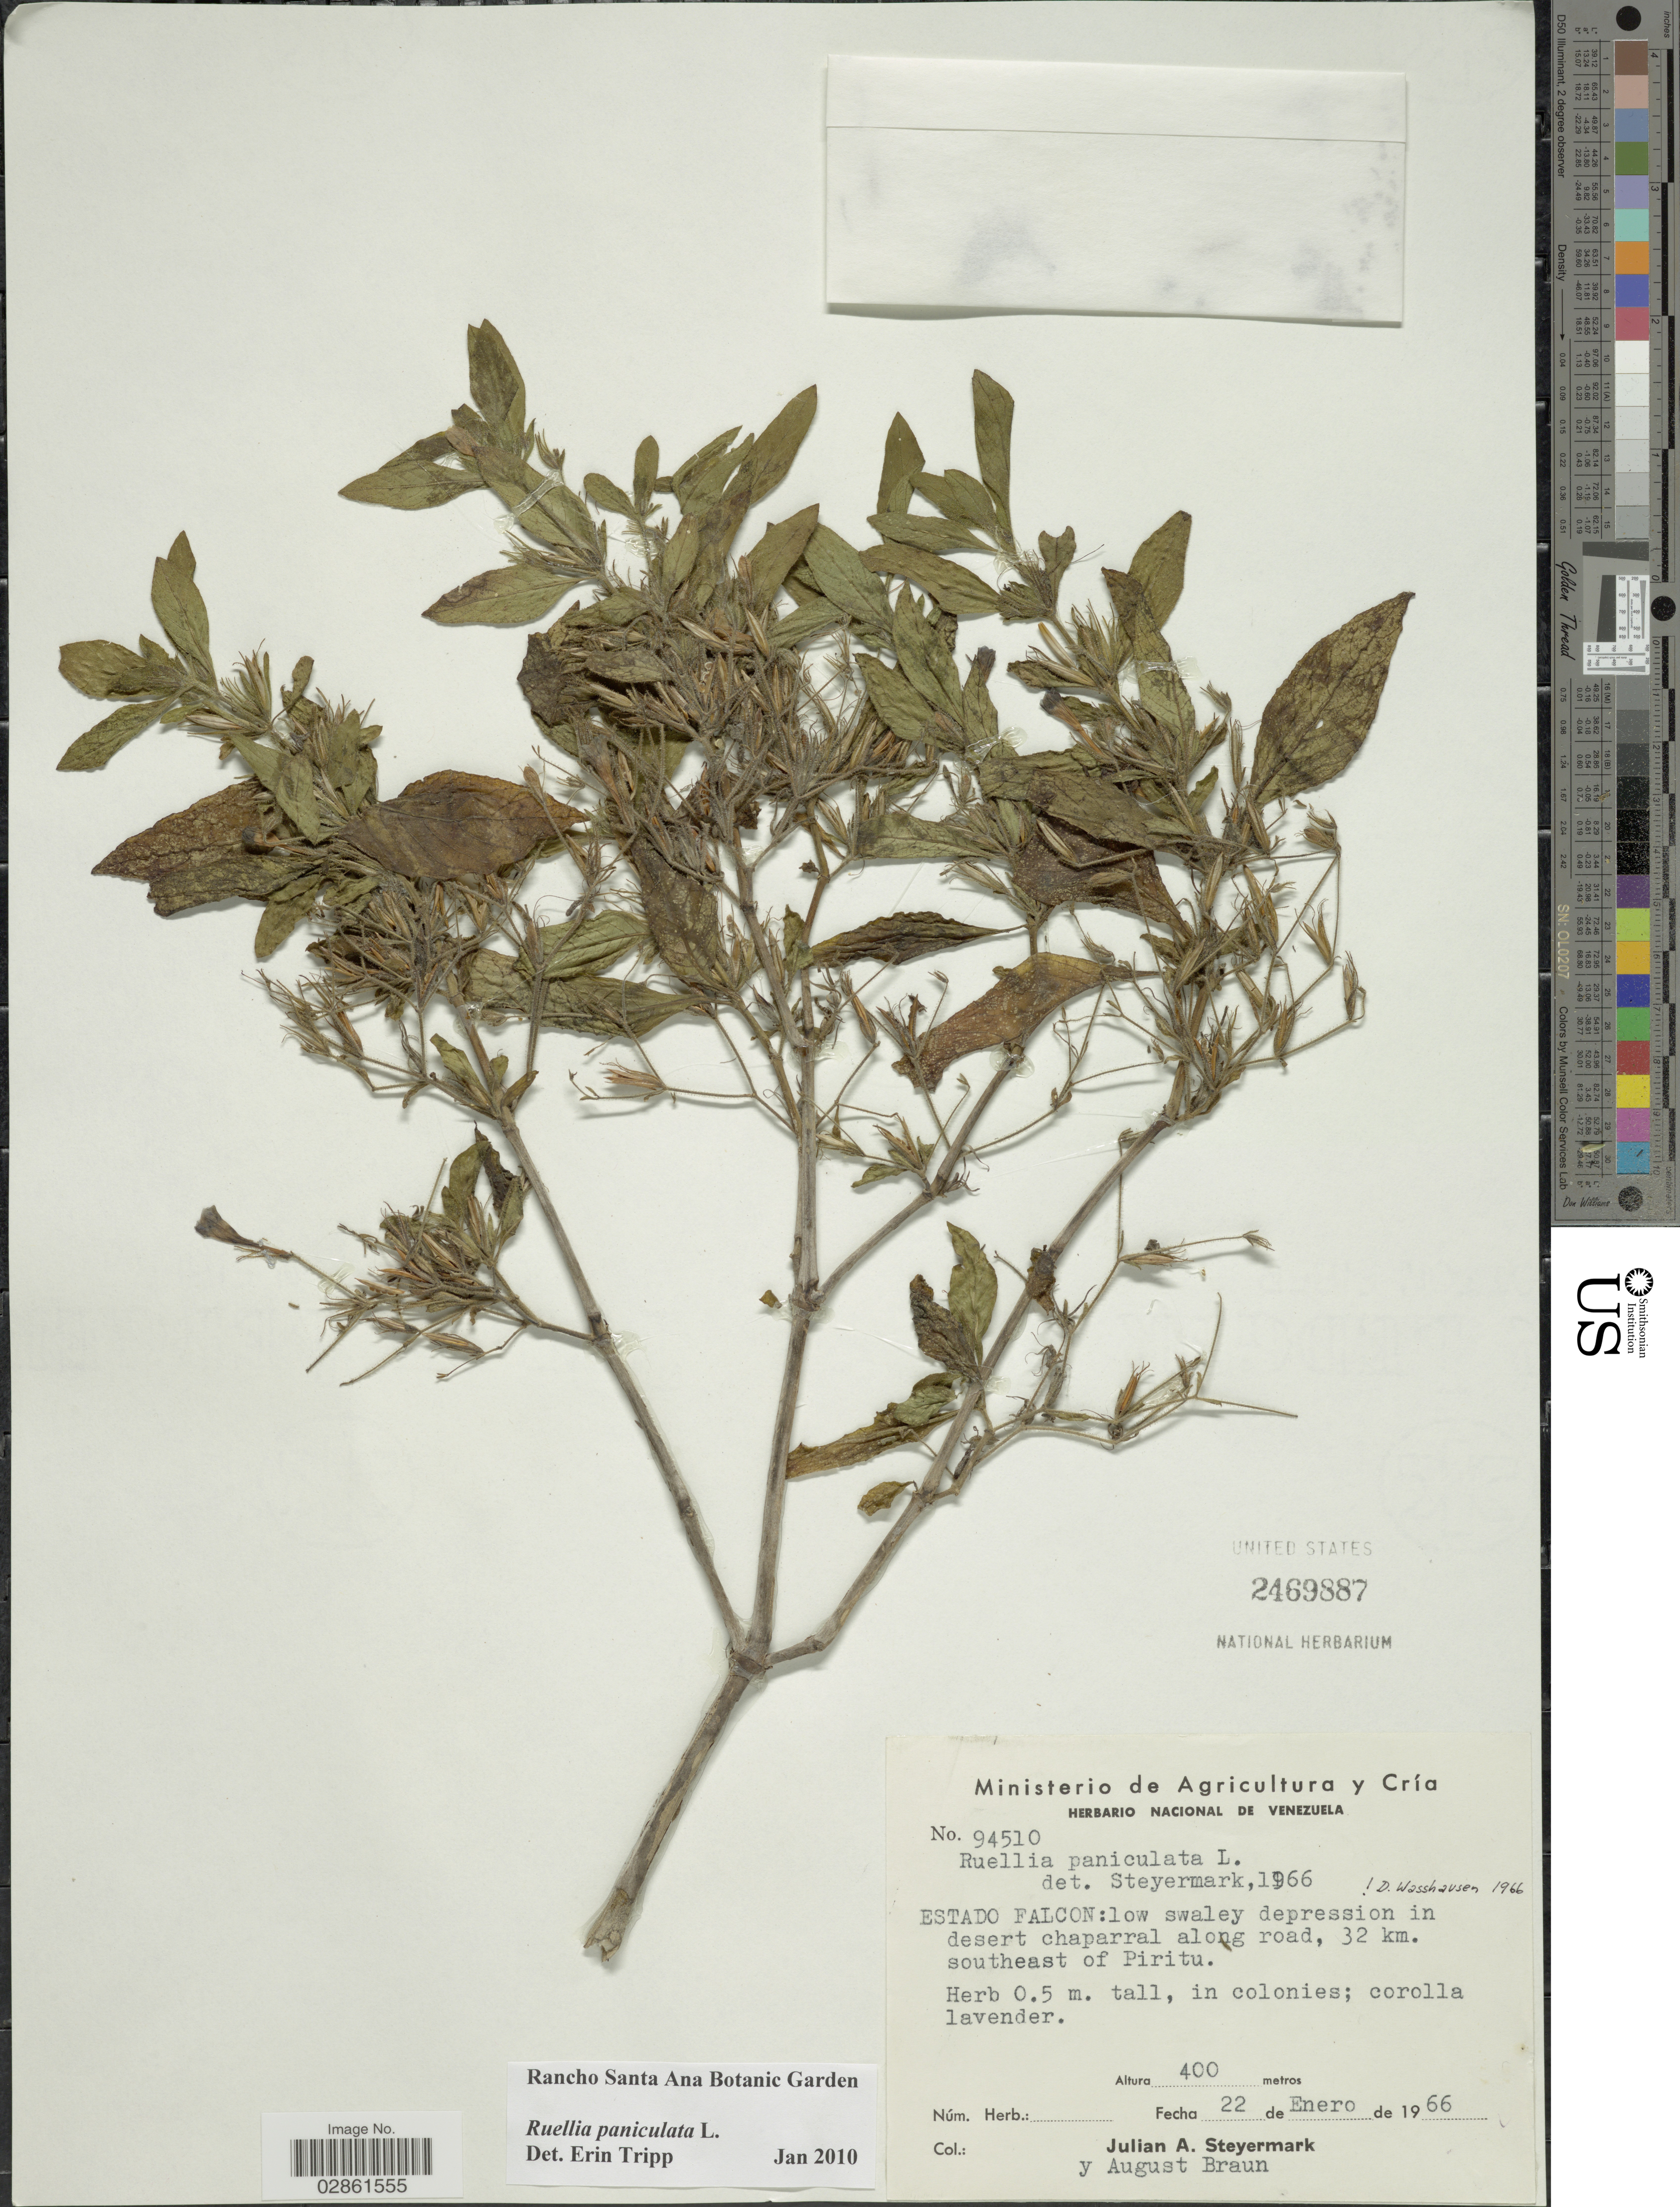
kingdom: Plantae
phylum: Tracheophyta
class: Magnoliopsida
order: Lamiales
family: Acanthaceae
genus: Ruellia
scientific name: Ruellia paniculata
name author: L.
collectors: J. Steyermark & A. Braun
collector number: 94510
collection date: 1966-01-22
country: Venezuela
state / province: Falcón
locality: Low swaley depression in desert chaparral along road, 32 km. southeast of Piritu.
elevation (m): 400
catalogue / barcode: US 2469887